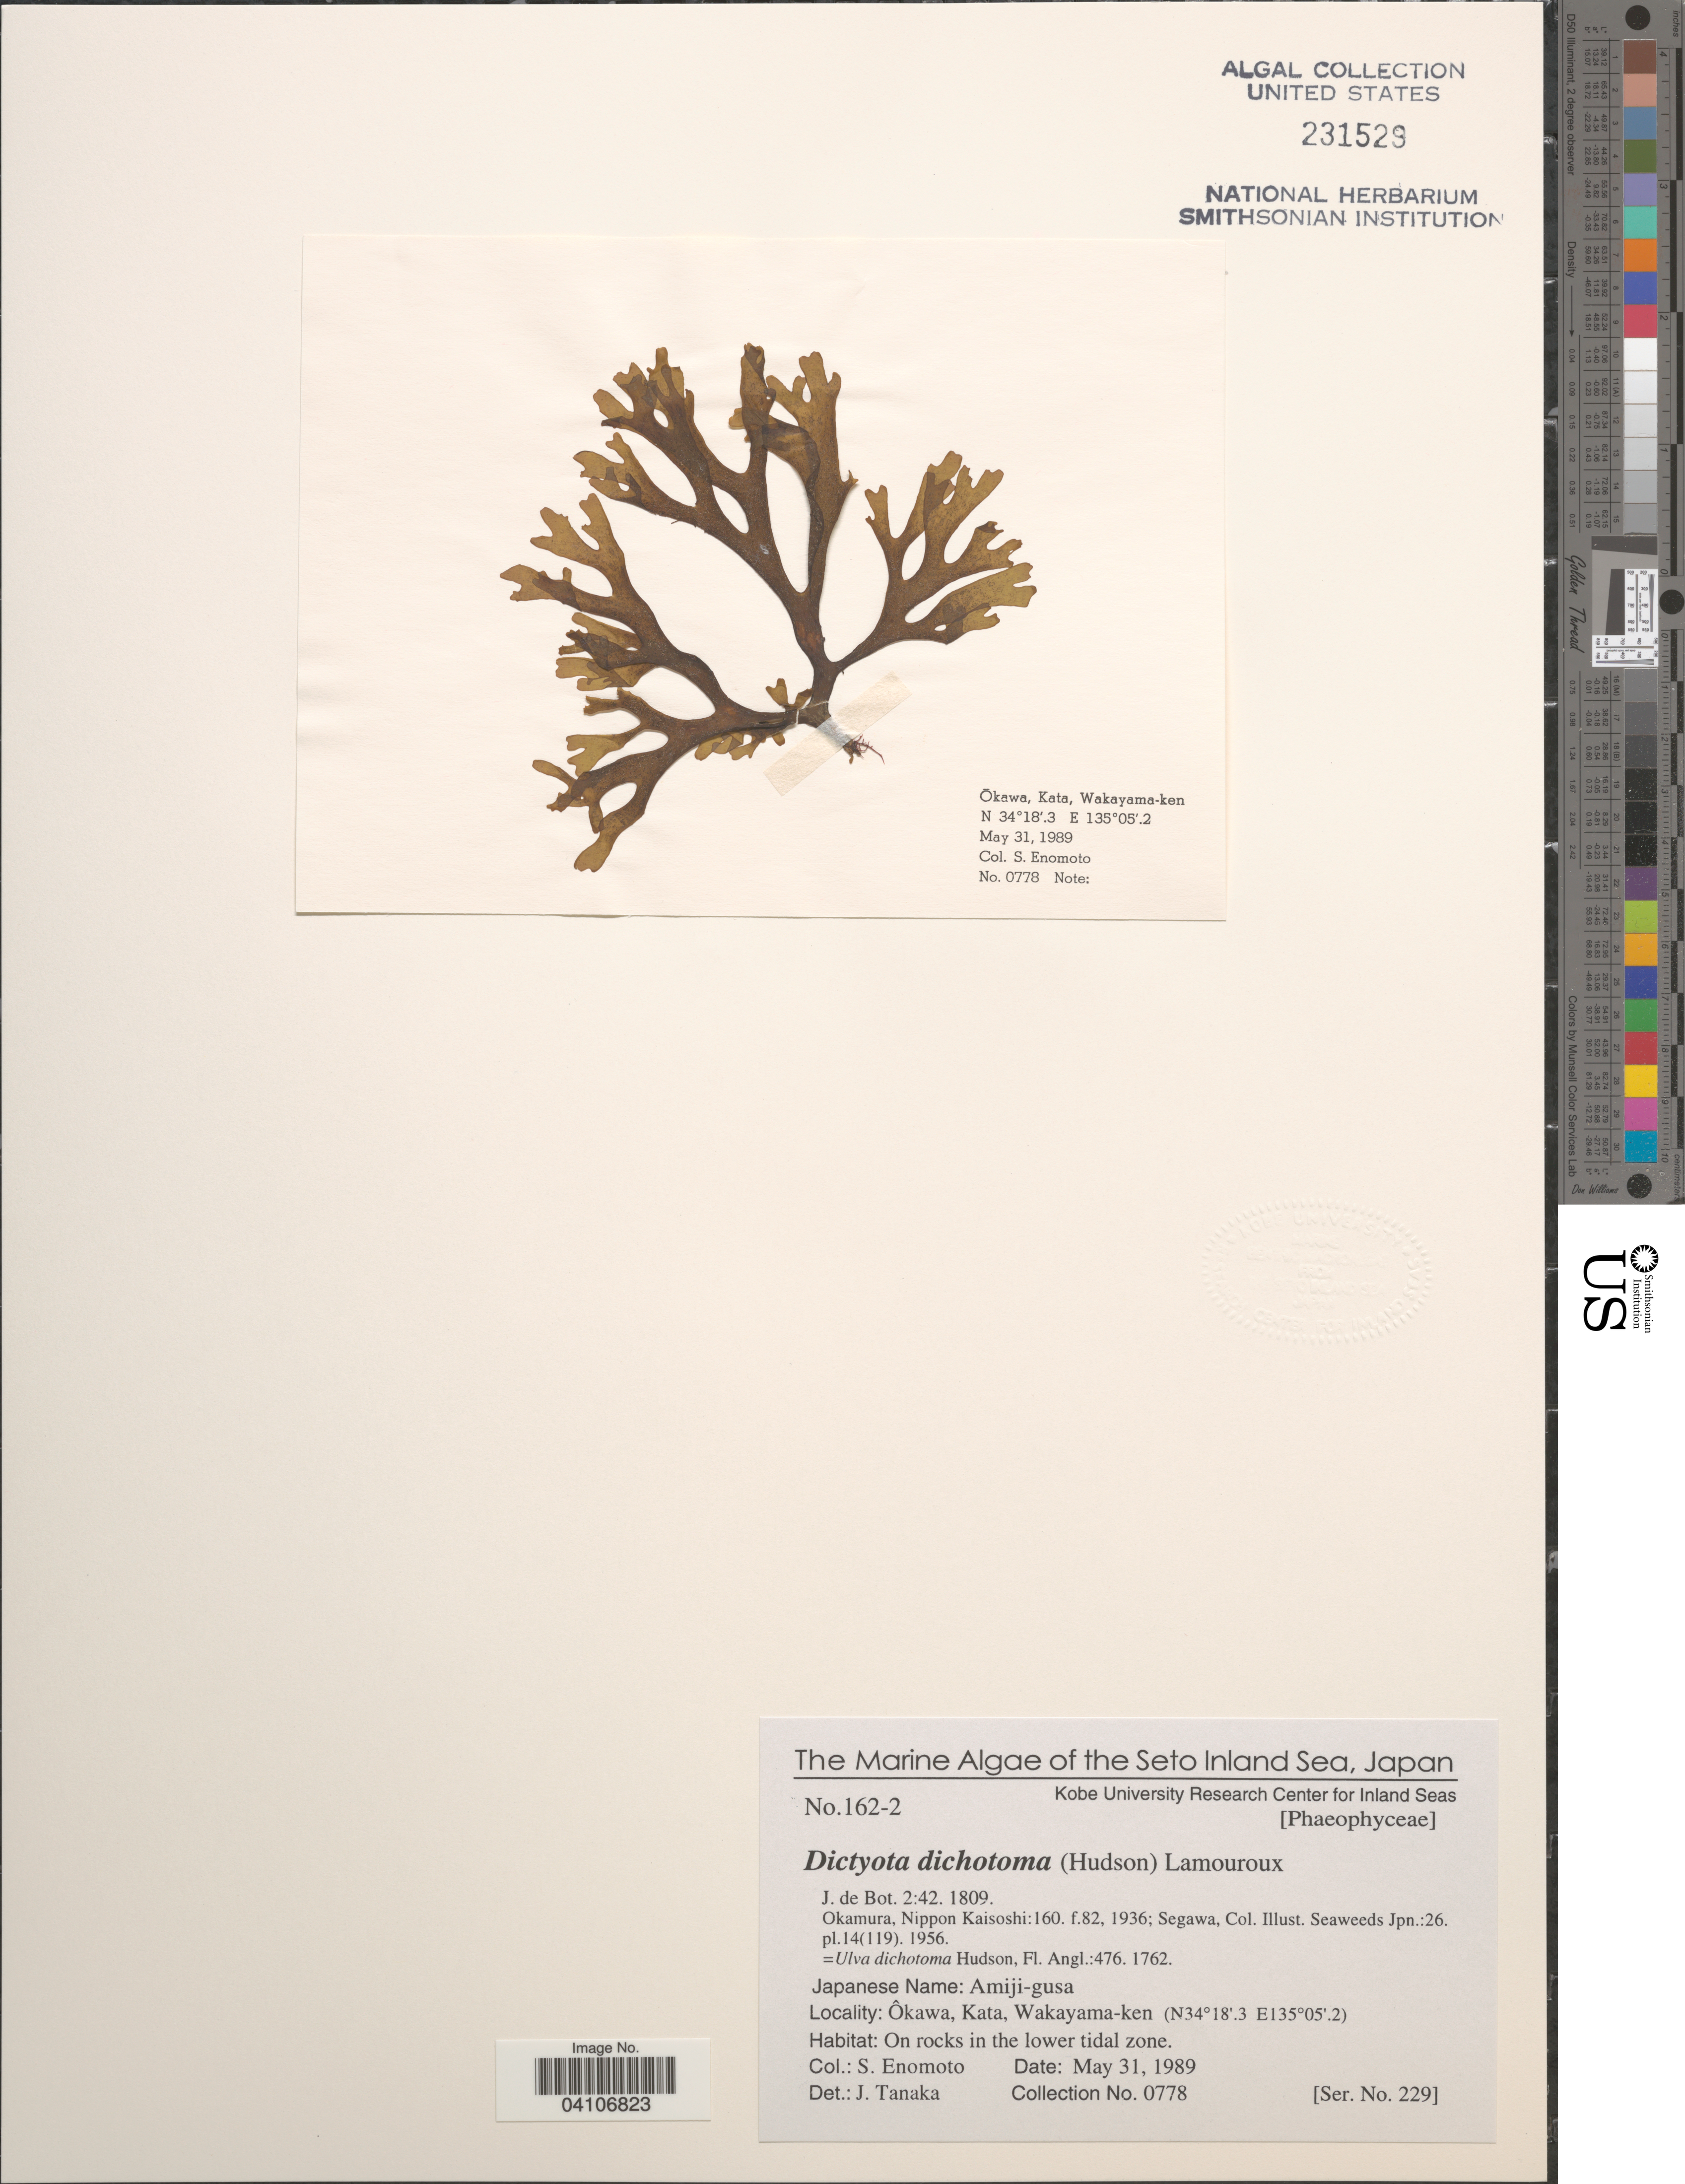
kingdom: Chromista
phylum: Ochrophyta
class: Phaeophyceae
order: Dictyotales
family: Dictyotaceae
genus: Dictyota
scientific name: Dictyota dichotoma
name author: (Huds.) J.V.Lamouroux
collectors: S. Enomoto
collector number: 0778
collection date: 1989-05-31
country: Japan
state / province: Wakayama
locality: The Seto Inland Sea. Ôkawa, Kata, Wakayama-ken. On rocks in the lower tidal zone.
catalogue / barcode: US 231529